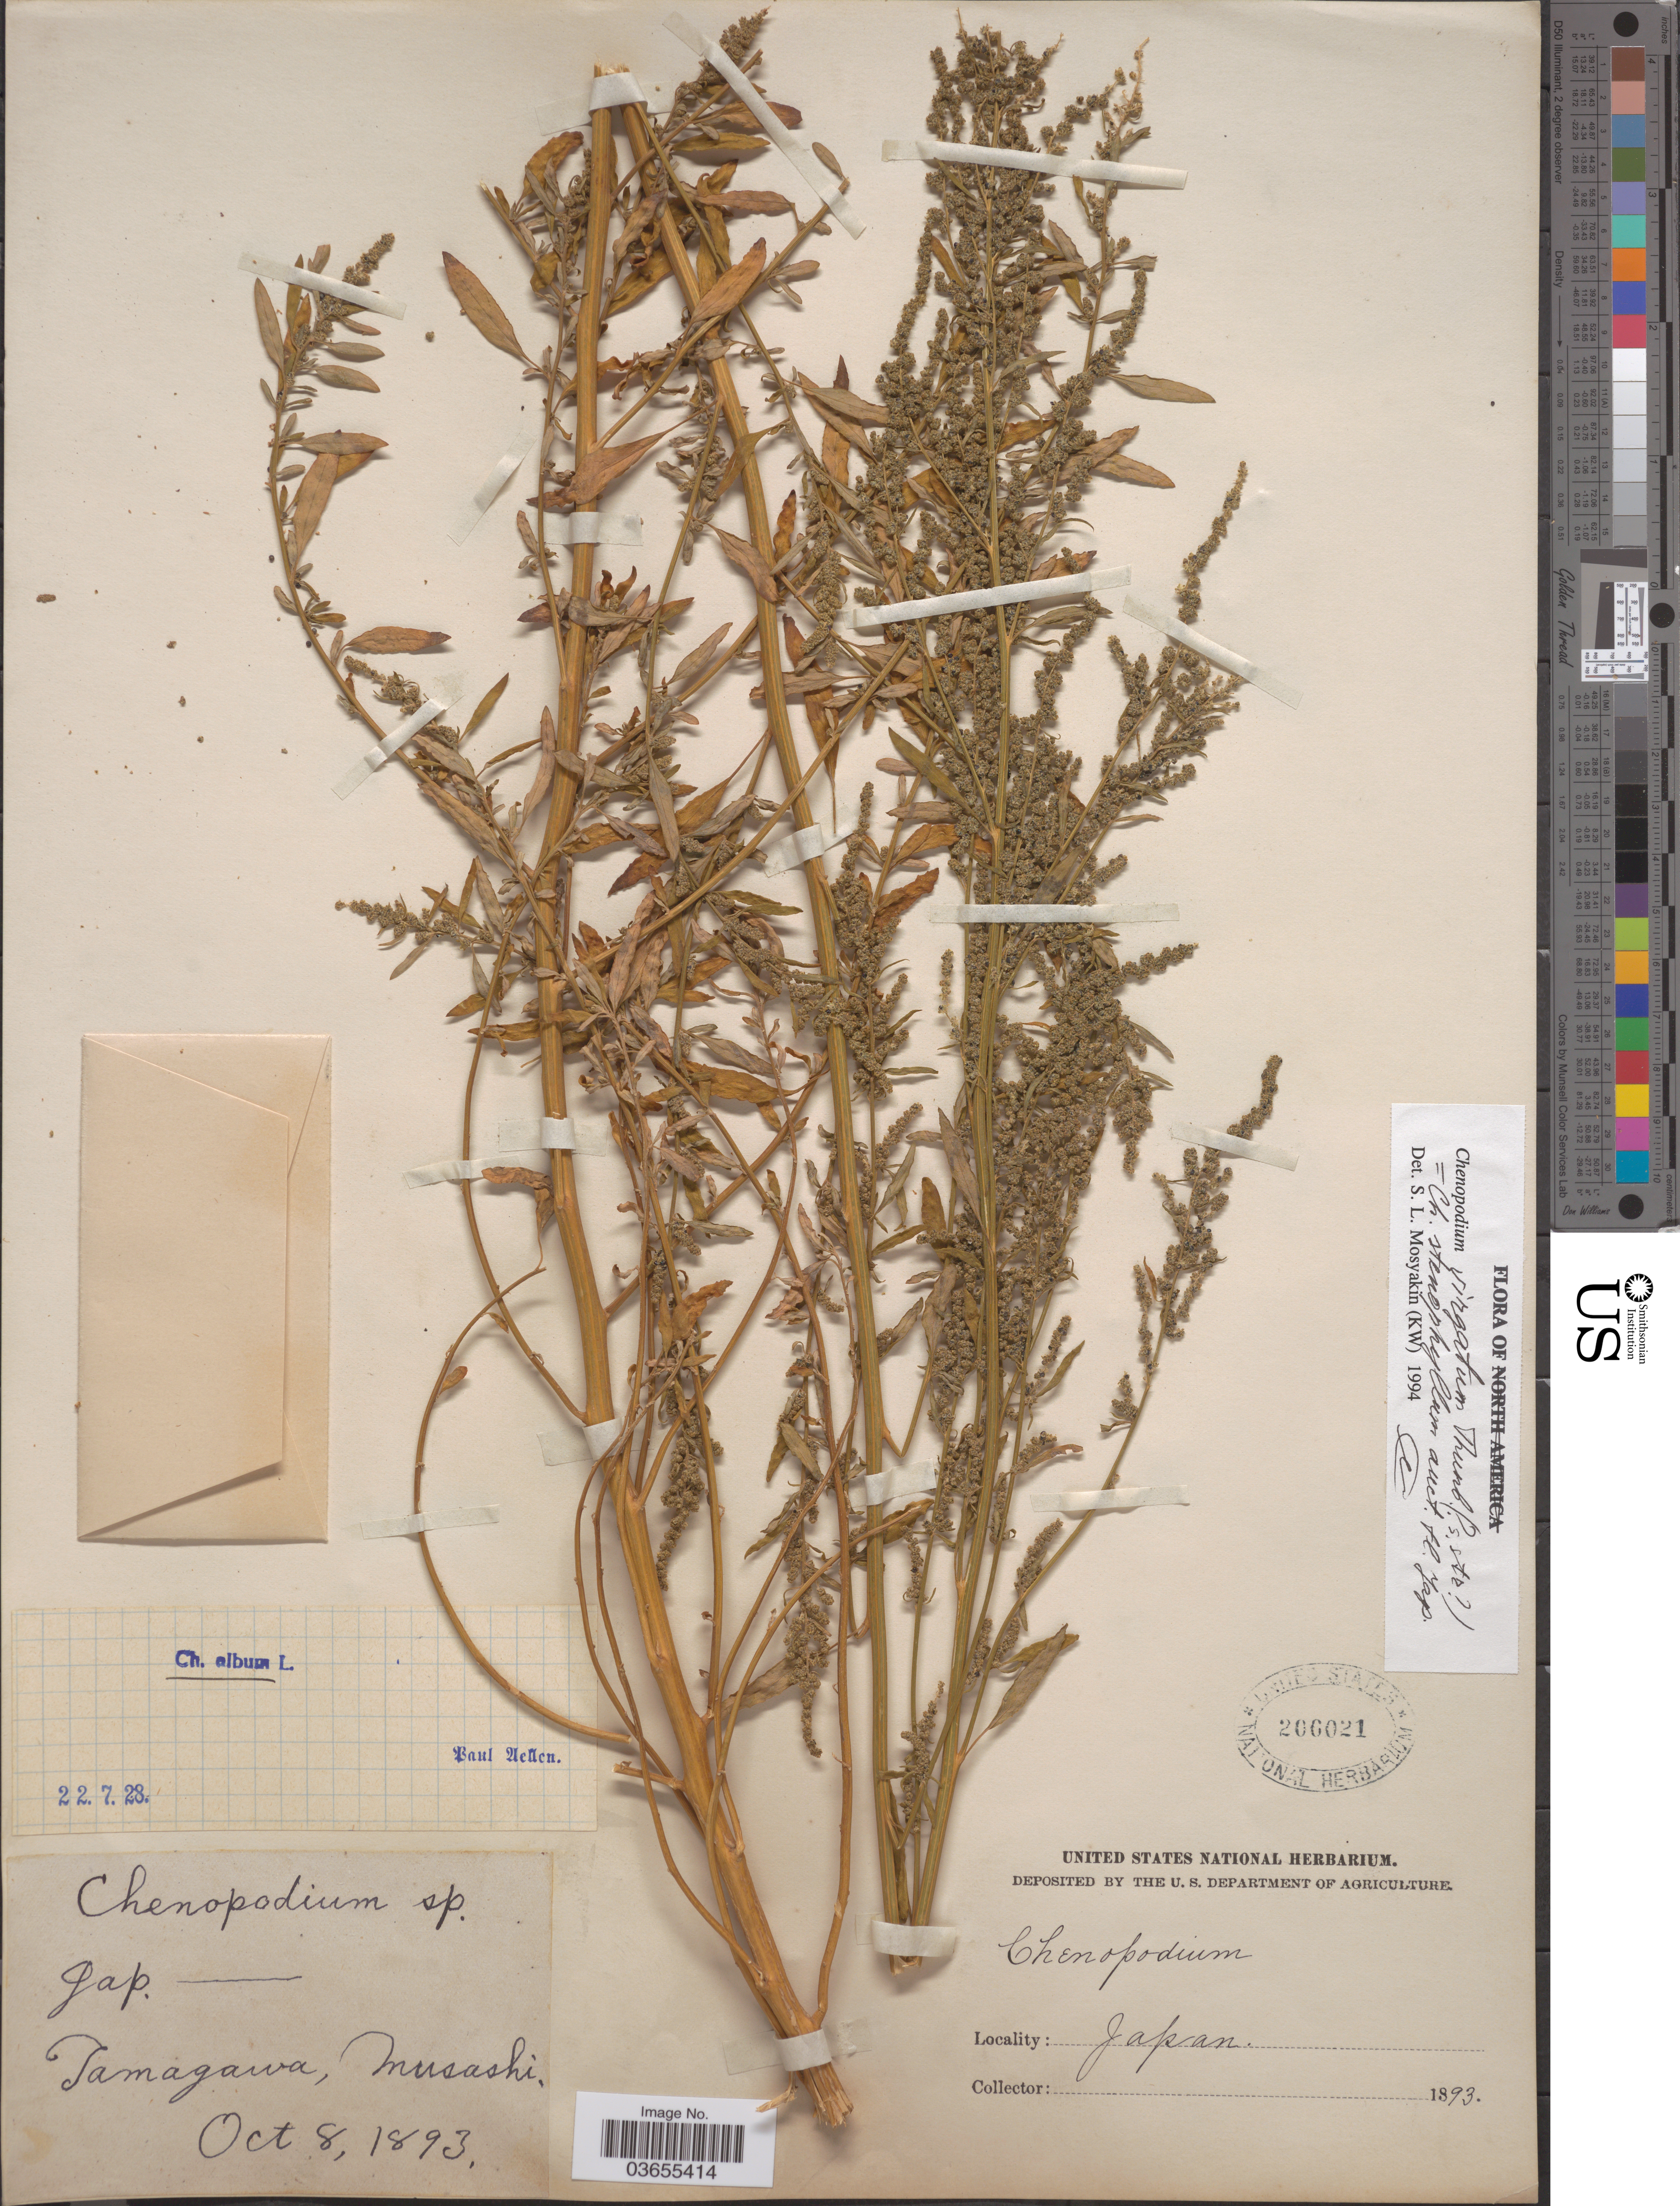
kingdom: Plantae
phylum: Tracheophyta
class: Magnoliopsida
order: Caryophyllales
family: Amaranthaceae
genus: Chenopodium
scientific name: Chenopodium virgatum Lunell, nom. illeg.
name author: Lunell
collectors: ex herb. United States National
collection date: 1893-10-08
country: Japan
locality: Tamagawa, Musashi.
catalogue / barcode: US 206021